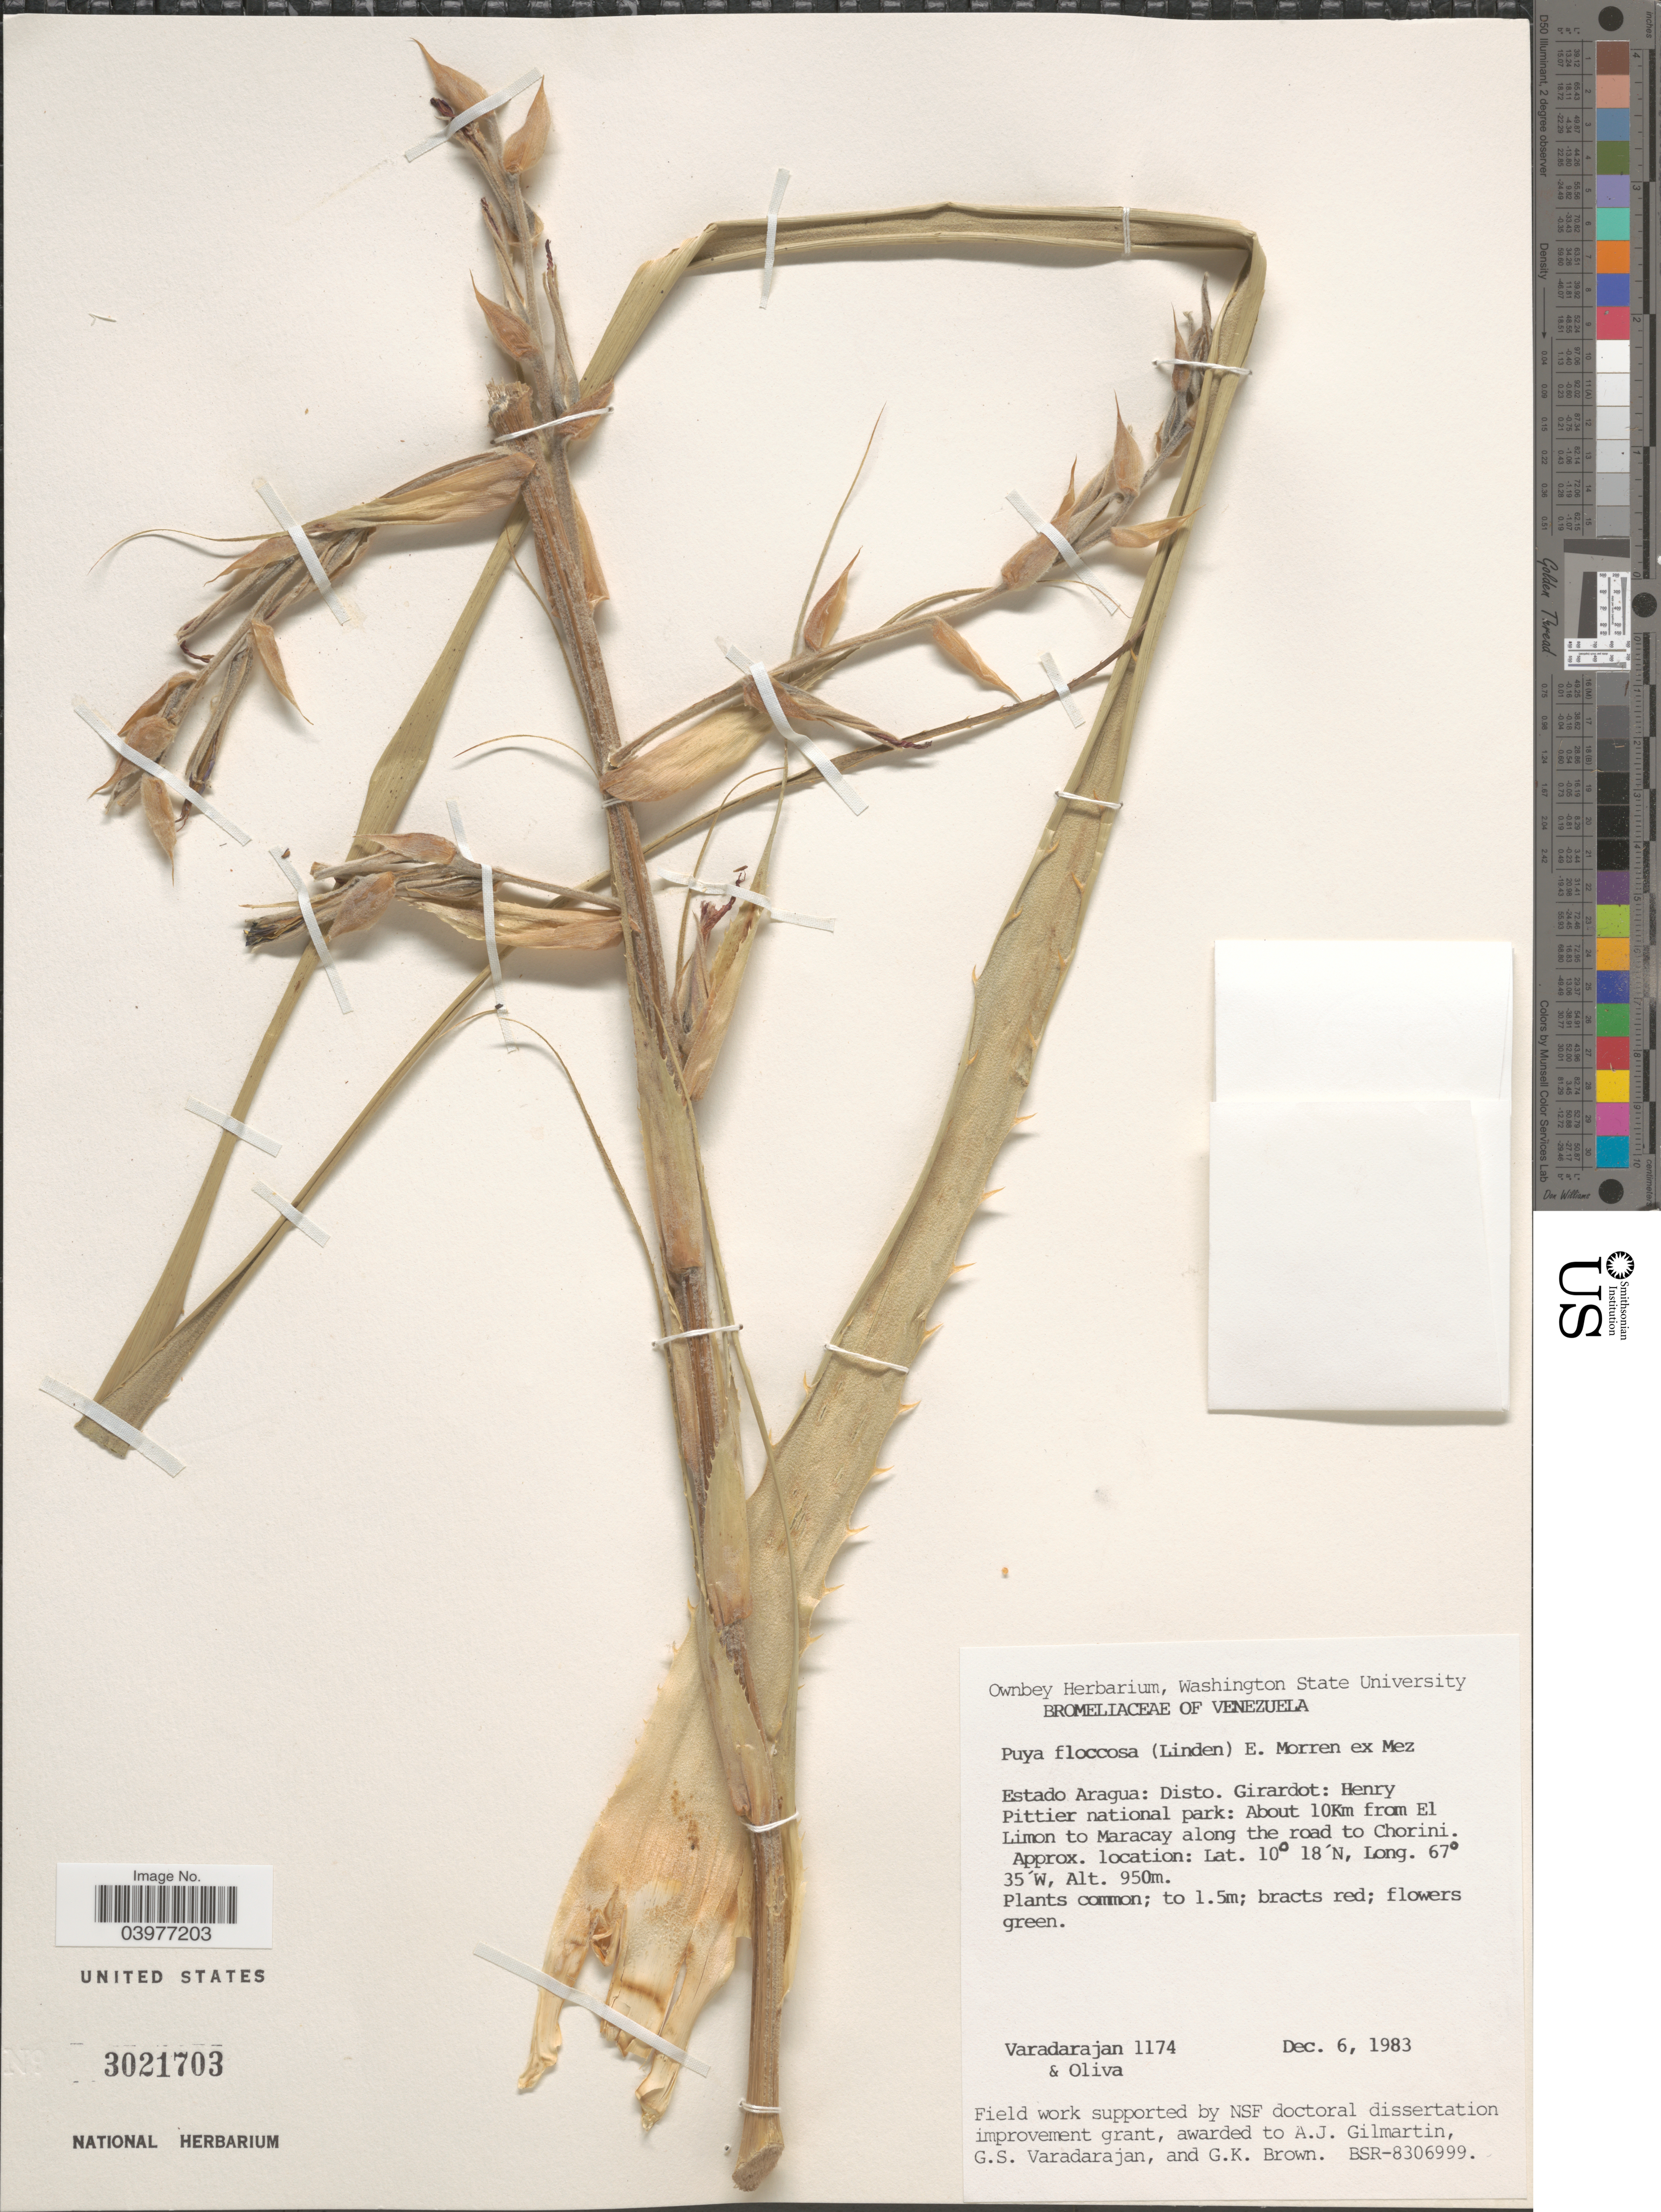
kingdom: Plantae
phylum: Tracheophyta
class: Liliopsida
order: Poales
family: Bromeliaceae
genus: Puya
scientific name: Puya floccosa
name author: (Linden) É. Morren ex Mez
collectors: G. S. Varadarajan & -. Oliva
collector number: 1174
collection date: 1983-12-06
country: Venezuela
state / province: Aragua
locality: Disto. Girardot: Henry Pittier national park: About 10Km from El Limon to Maracay along the road to Chorini.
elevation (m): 950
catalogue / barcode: US 3021703